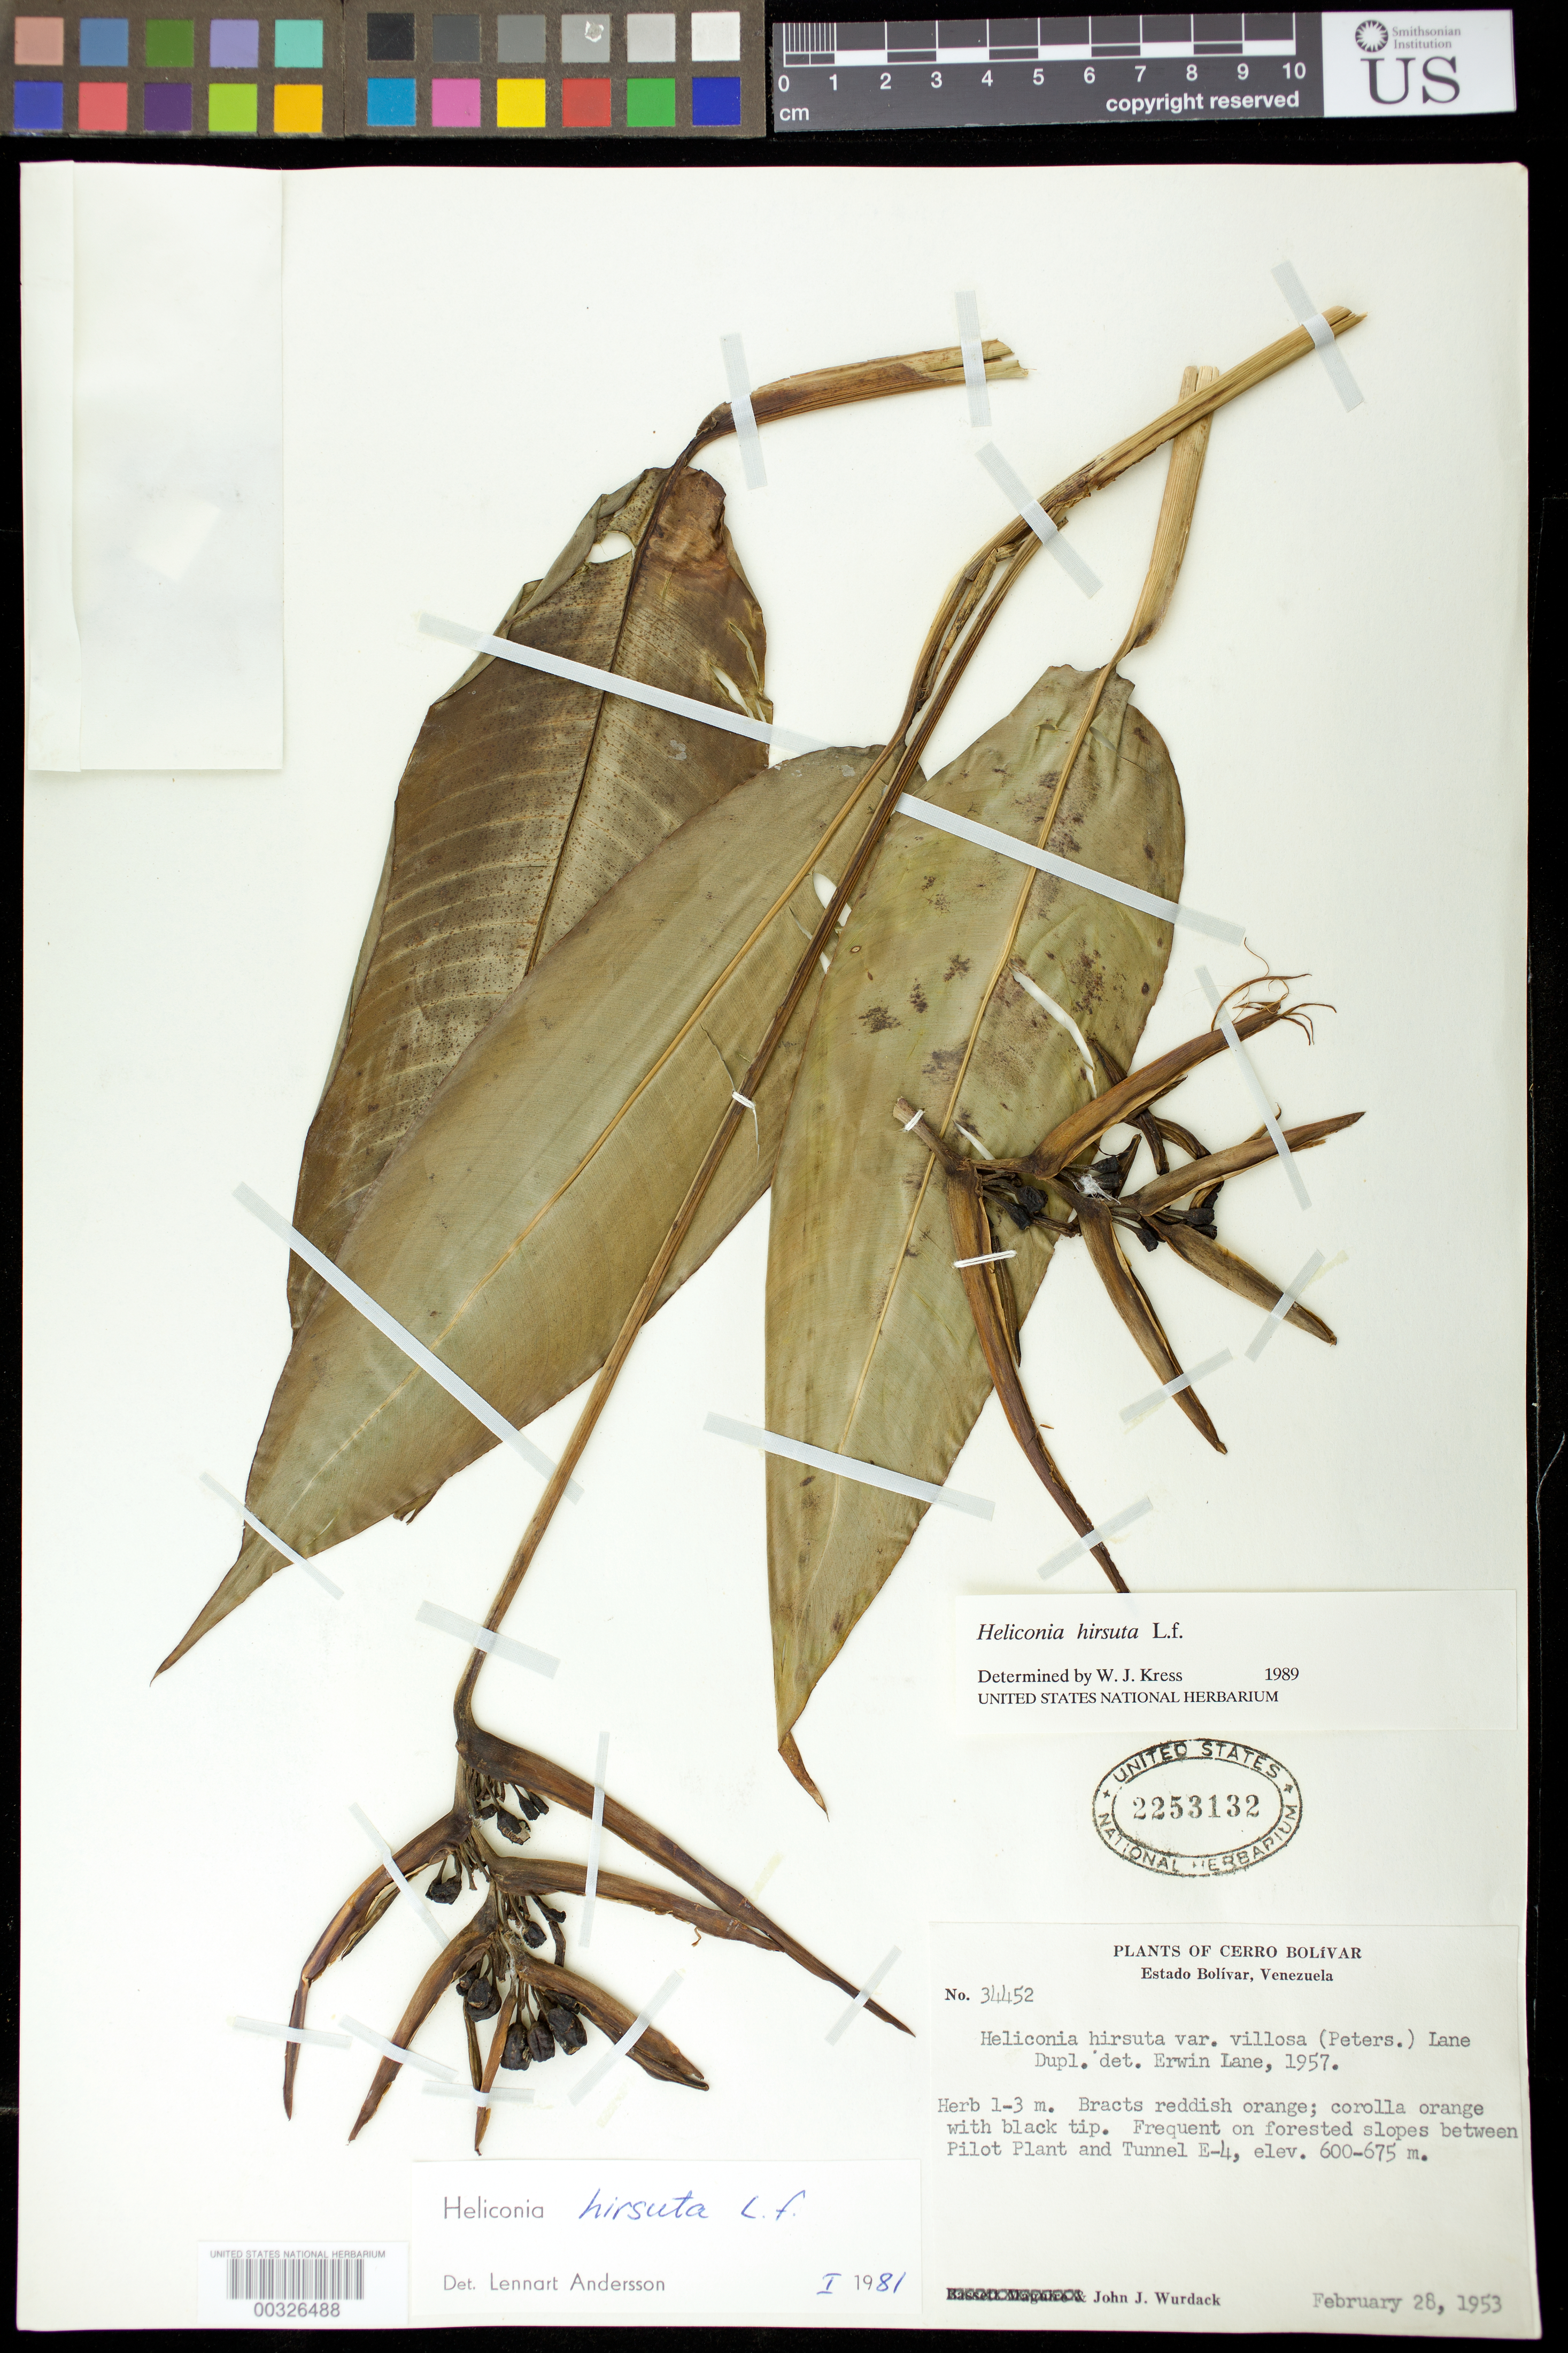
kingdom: Plantae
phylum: Tracheophyta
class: Liliopsida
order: Zingiberales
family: Heliconiaceae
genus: Heliconia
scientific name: Heliconia hirsuta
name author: L. f.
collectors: J. J. Wurdack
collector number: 34452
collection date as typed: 28 Feb 1953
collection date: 1953-02-28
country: Venezuela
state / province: Bolívar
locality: Plants of Cerro Bolívar, between Pilot Plant and Tunnel E-4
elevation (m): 600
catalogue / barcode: US 2253132